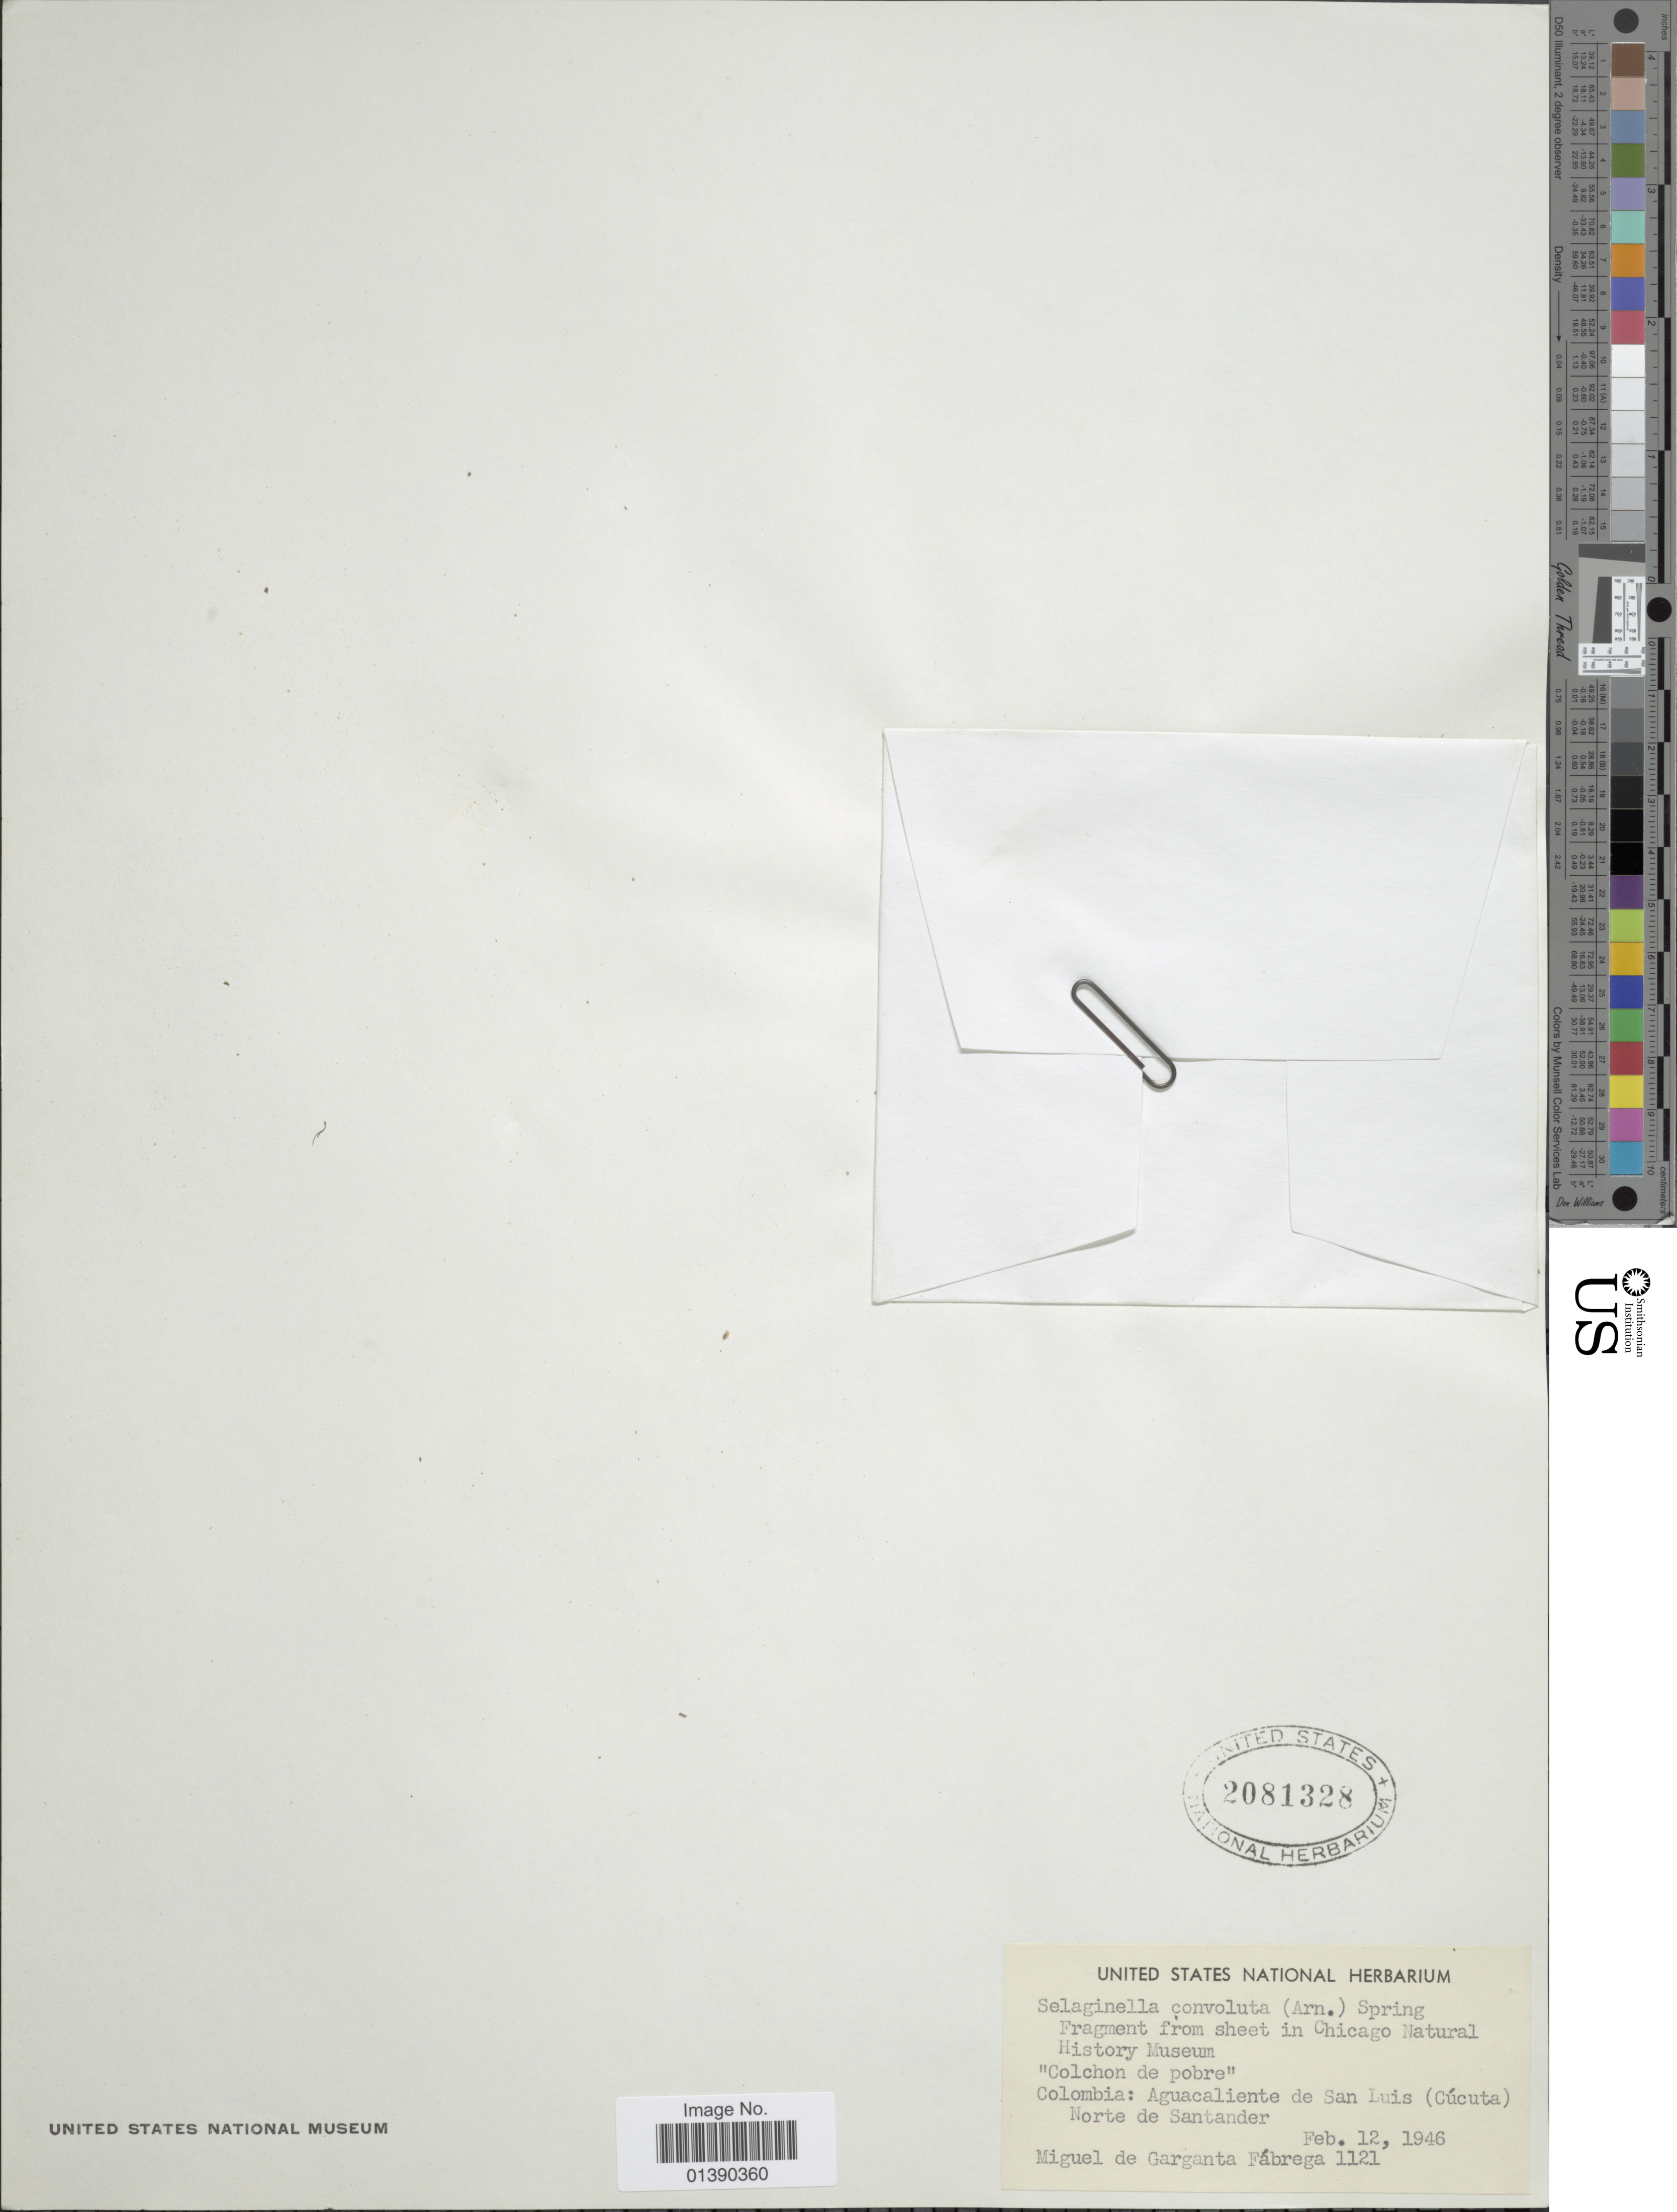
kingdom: Plantae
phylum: Tracheophyta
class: Lycopodiopsida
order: Selaginellales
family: Selaginellaceae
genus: Selaginella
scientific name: Selaginella convoluta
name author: (Arn.) Spring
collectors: M. Garganta-Fábrega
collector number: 1121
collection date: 1946-02-12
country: Colombia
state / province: Norte de Santander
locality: Aguacaliente de San Luis (Cúcuta)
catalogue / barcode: US 2081328